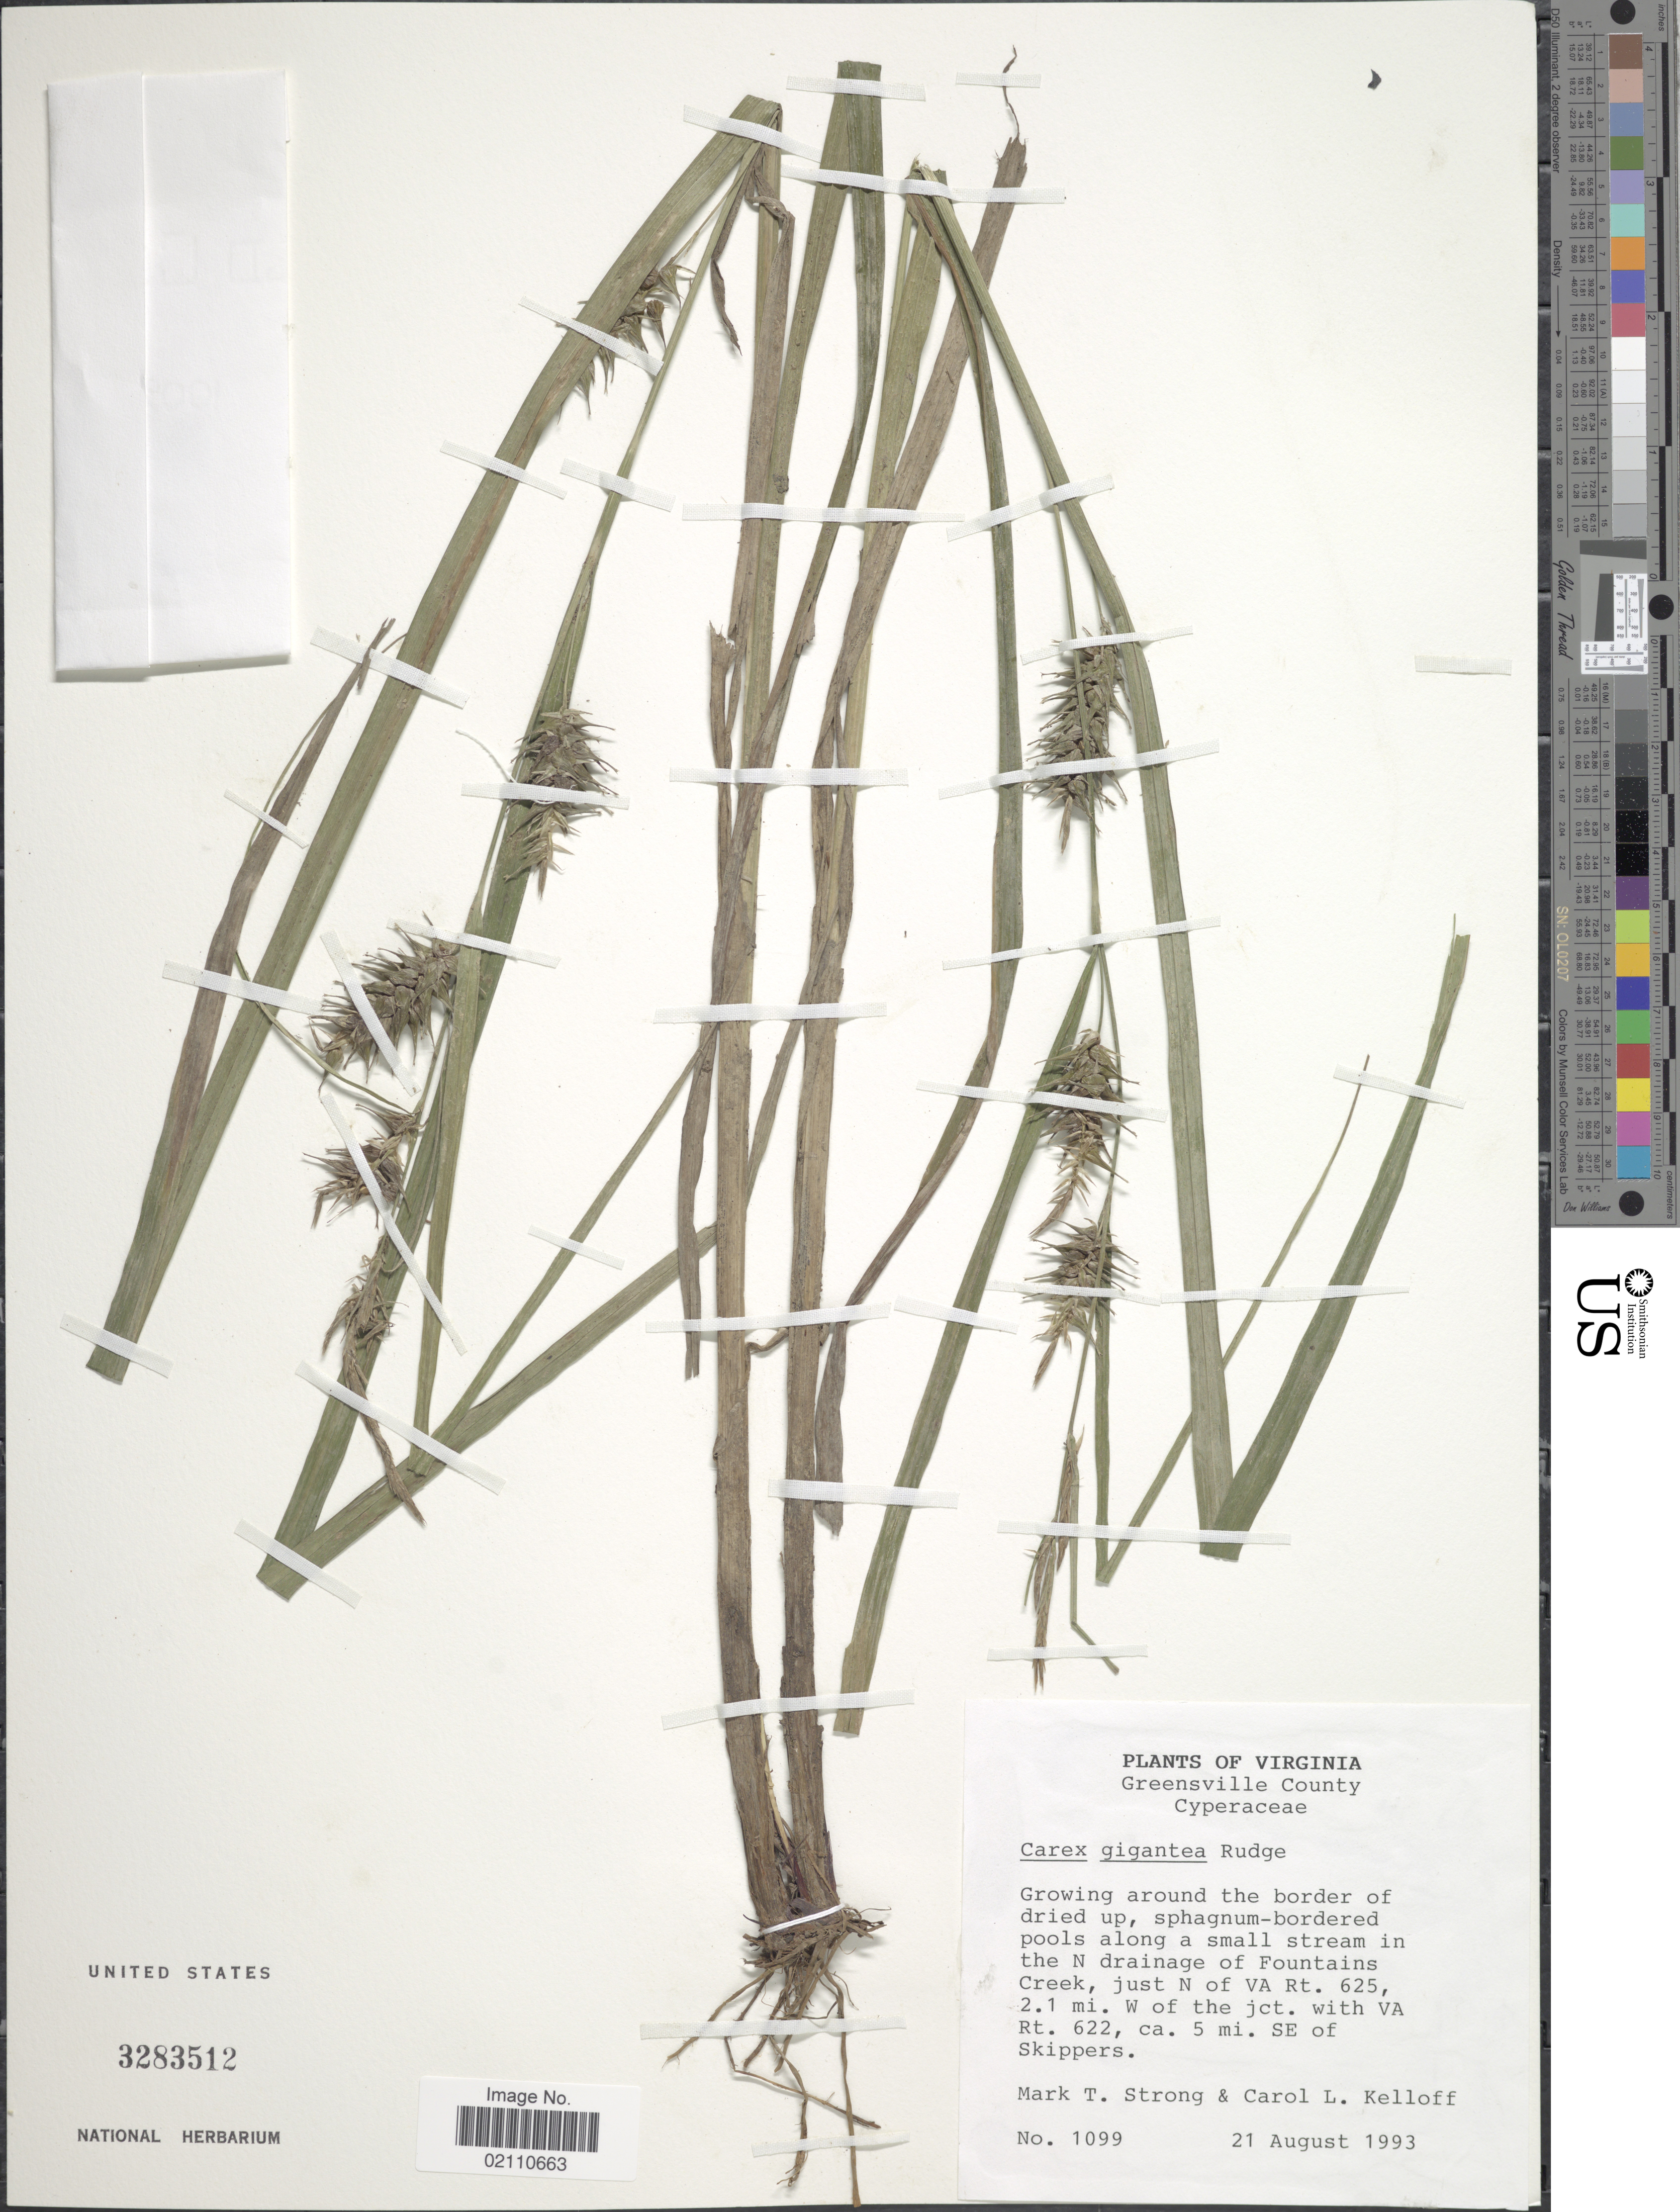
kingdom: Plantae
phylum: Tracheophyta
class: Liliopsida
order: Poales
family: Cyperaceae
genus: Carex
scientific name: Carex gigantea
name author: Rudge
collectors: M. T. Strong & C. L. Kelloff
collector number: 1099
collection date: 1993-08-21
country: United States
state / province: Virginia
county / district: Greensville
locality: Greensville County, Growing around the border of dried up, sphagnum-bordered pools along a small stream in the N drainage of Fountains Creek, just N of VA Rt. 625, 2.1 mi. W of the jct. with VA Rt. 622, ca. 5 mi. SE of Skippers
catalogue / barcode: US 3283512